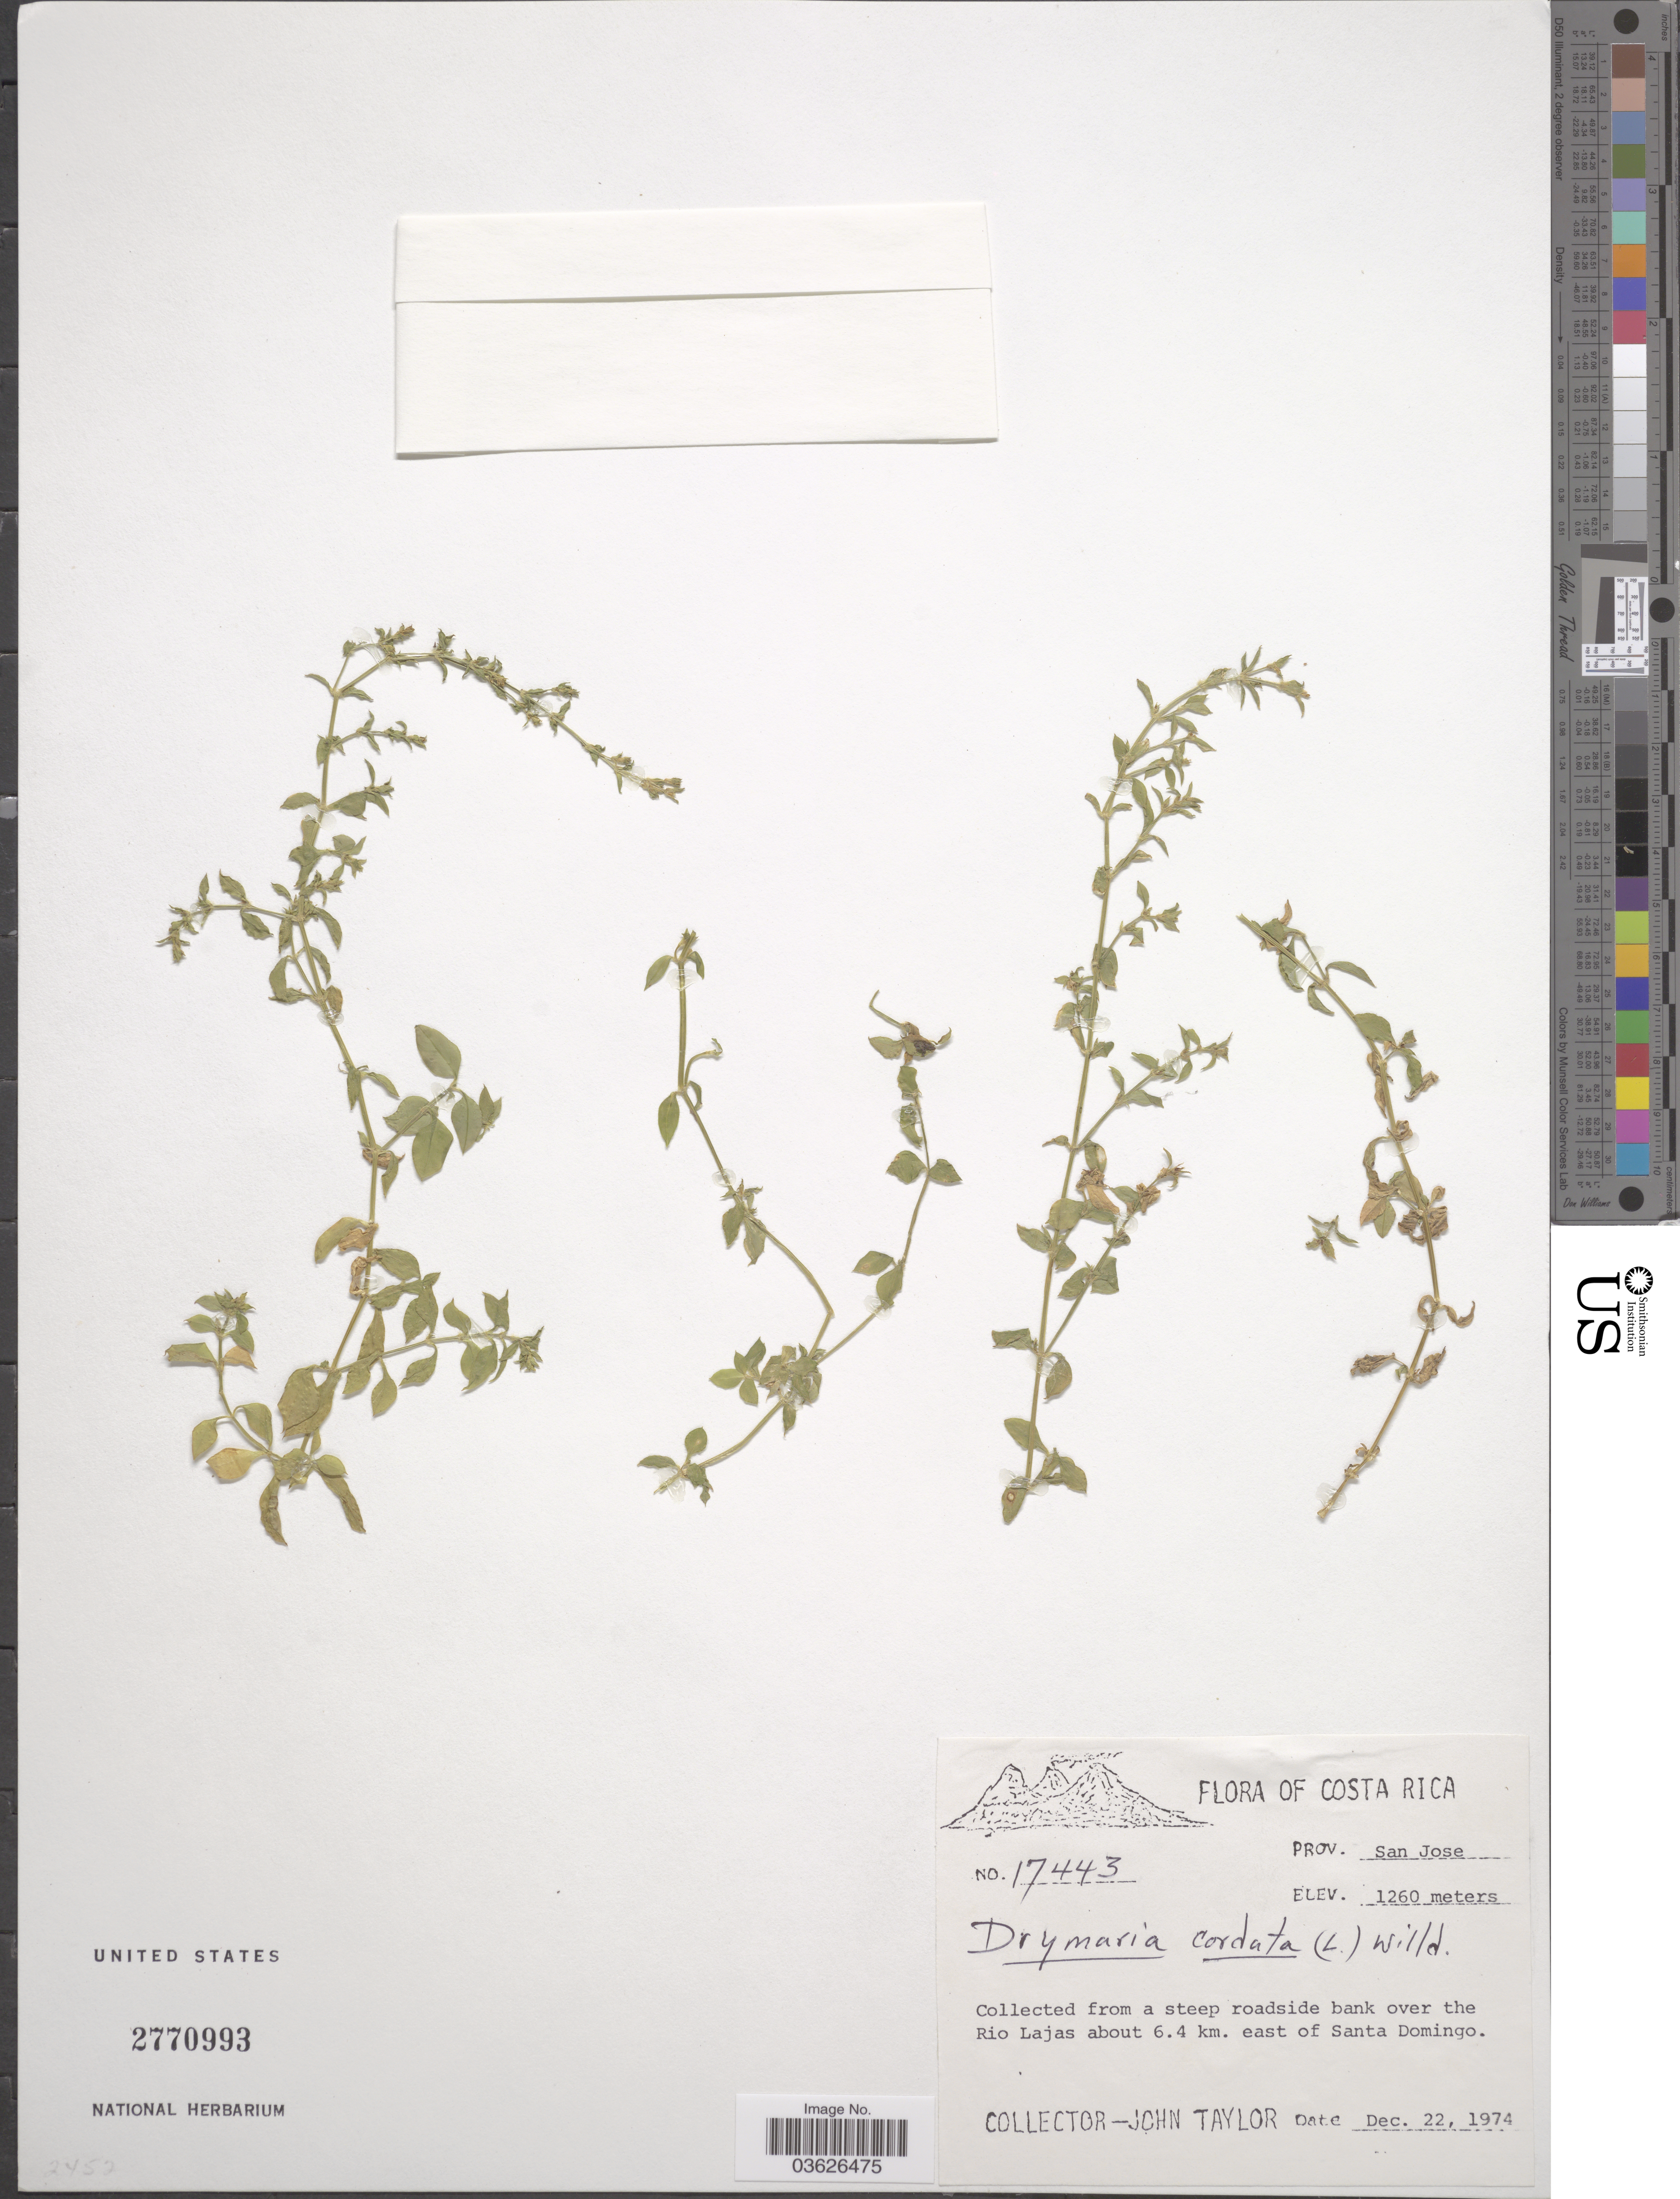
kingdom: Plantae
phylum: Tracheophyta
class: Magnoliopsida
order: Caryophyllales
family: Caryophyllaceae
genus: Drymaria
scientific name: Drymaria cordata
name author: (L.) Willd. ex Schult.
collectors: J. Taylor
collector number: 17443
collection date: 1974-12-22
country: Costa Rica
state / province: San José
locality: A steep roadside bank over the Rio Lajas about 6.4 km. east of Santa Domingo.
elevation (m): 1260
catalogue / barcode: US 2770993